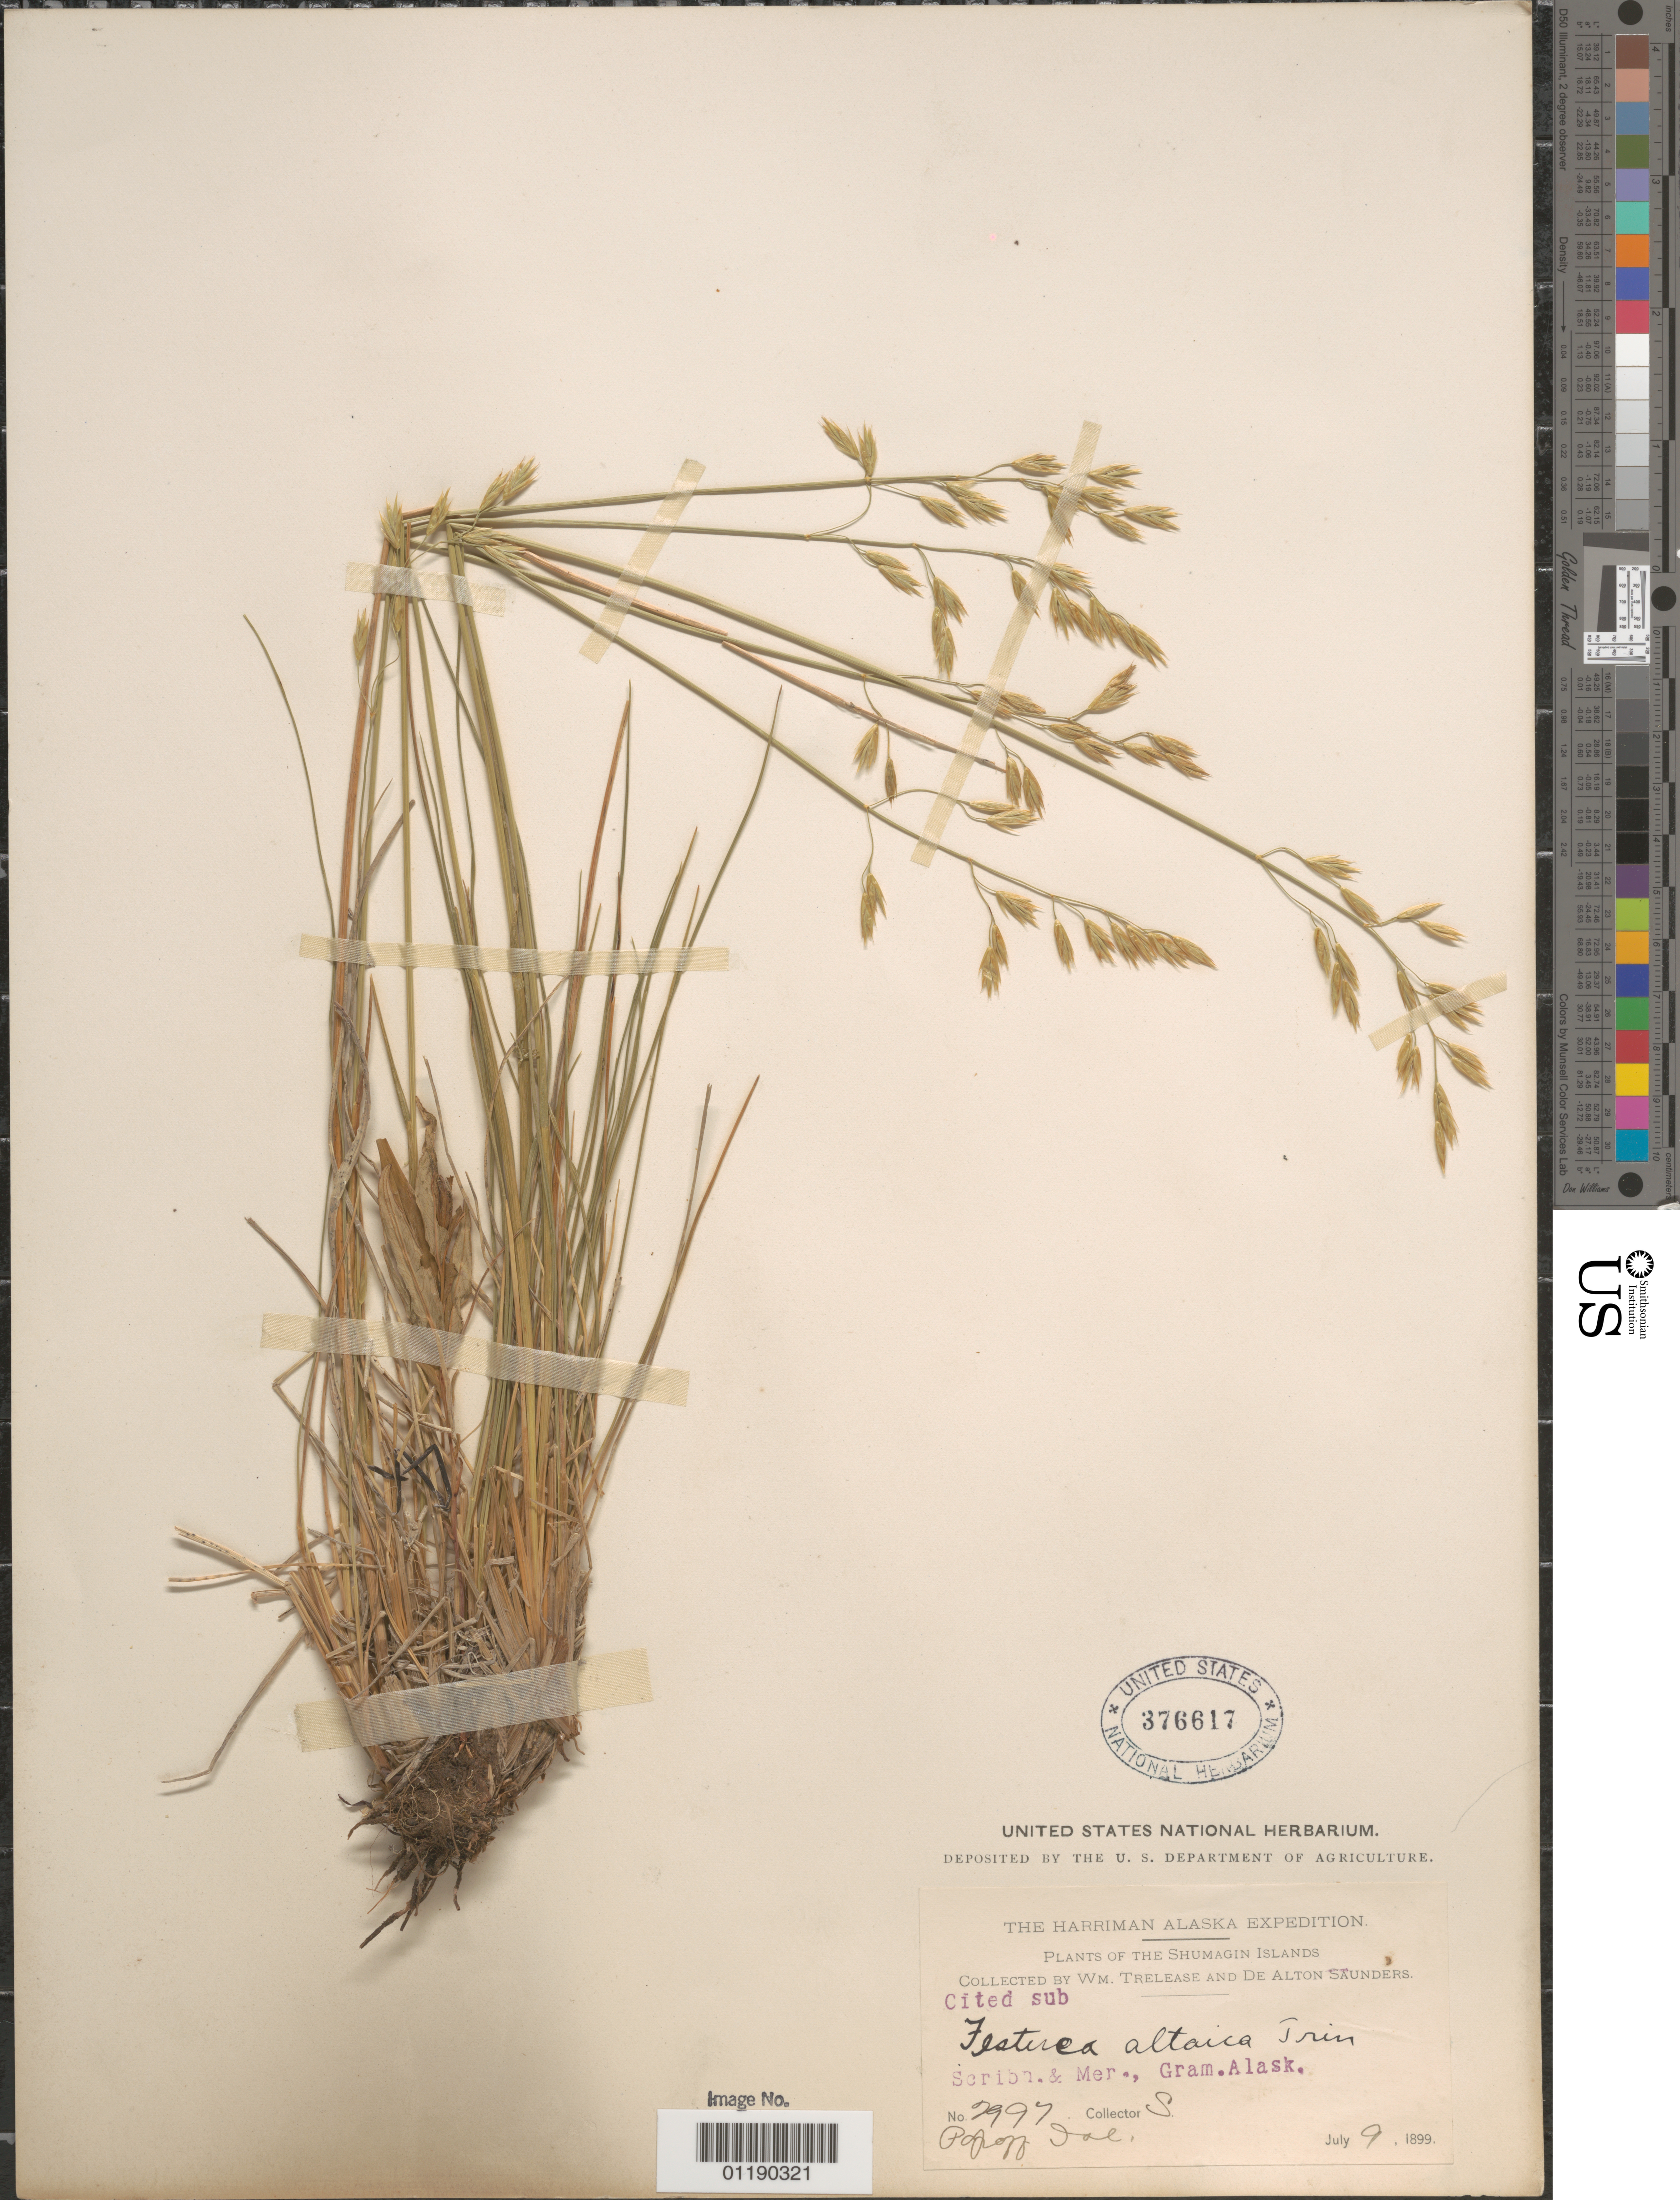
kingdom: Plantae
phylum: Tracheophyta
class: Liliopsida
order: Poales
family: Poaceae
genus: Festuca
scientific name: Festuca altaica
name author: Trin.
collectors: W. Trelease & D. A. Saunders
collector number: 2997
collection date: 1899-07-09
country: United States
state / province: Alaska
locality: Shumagin Island, Popof Island.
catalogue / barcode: US 376617